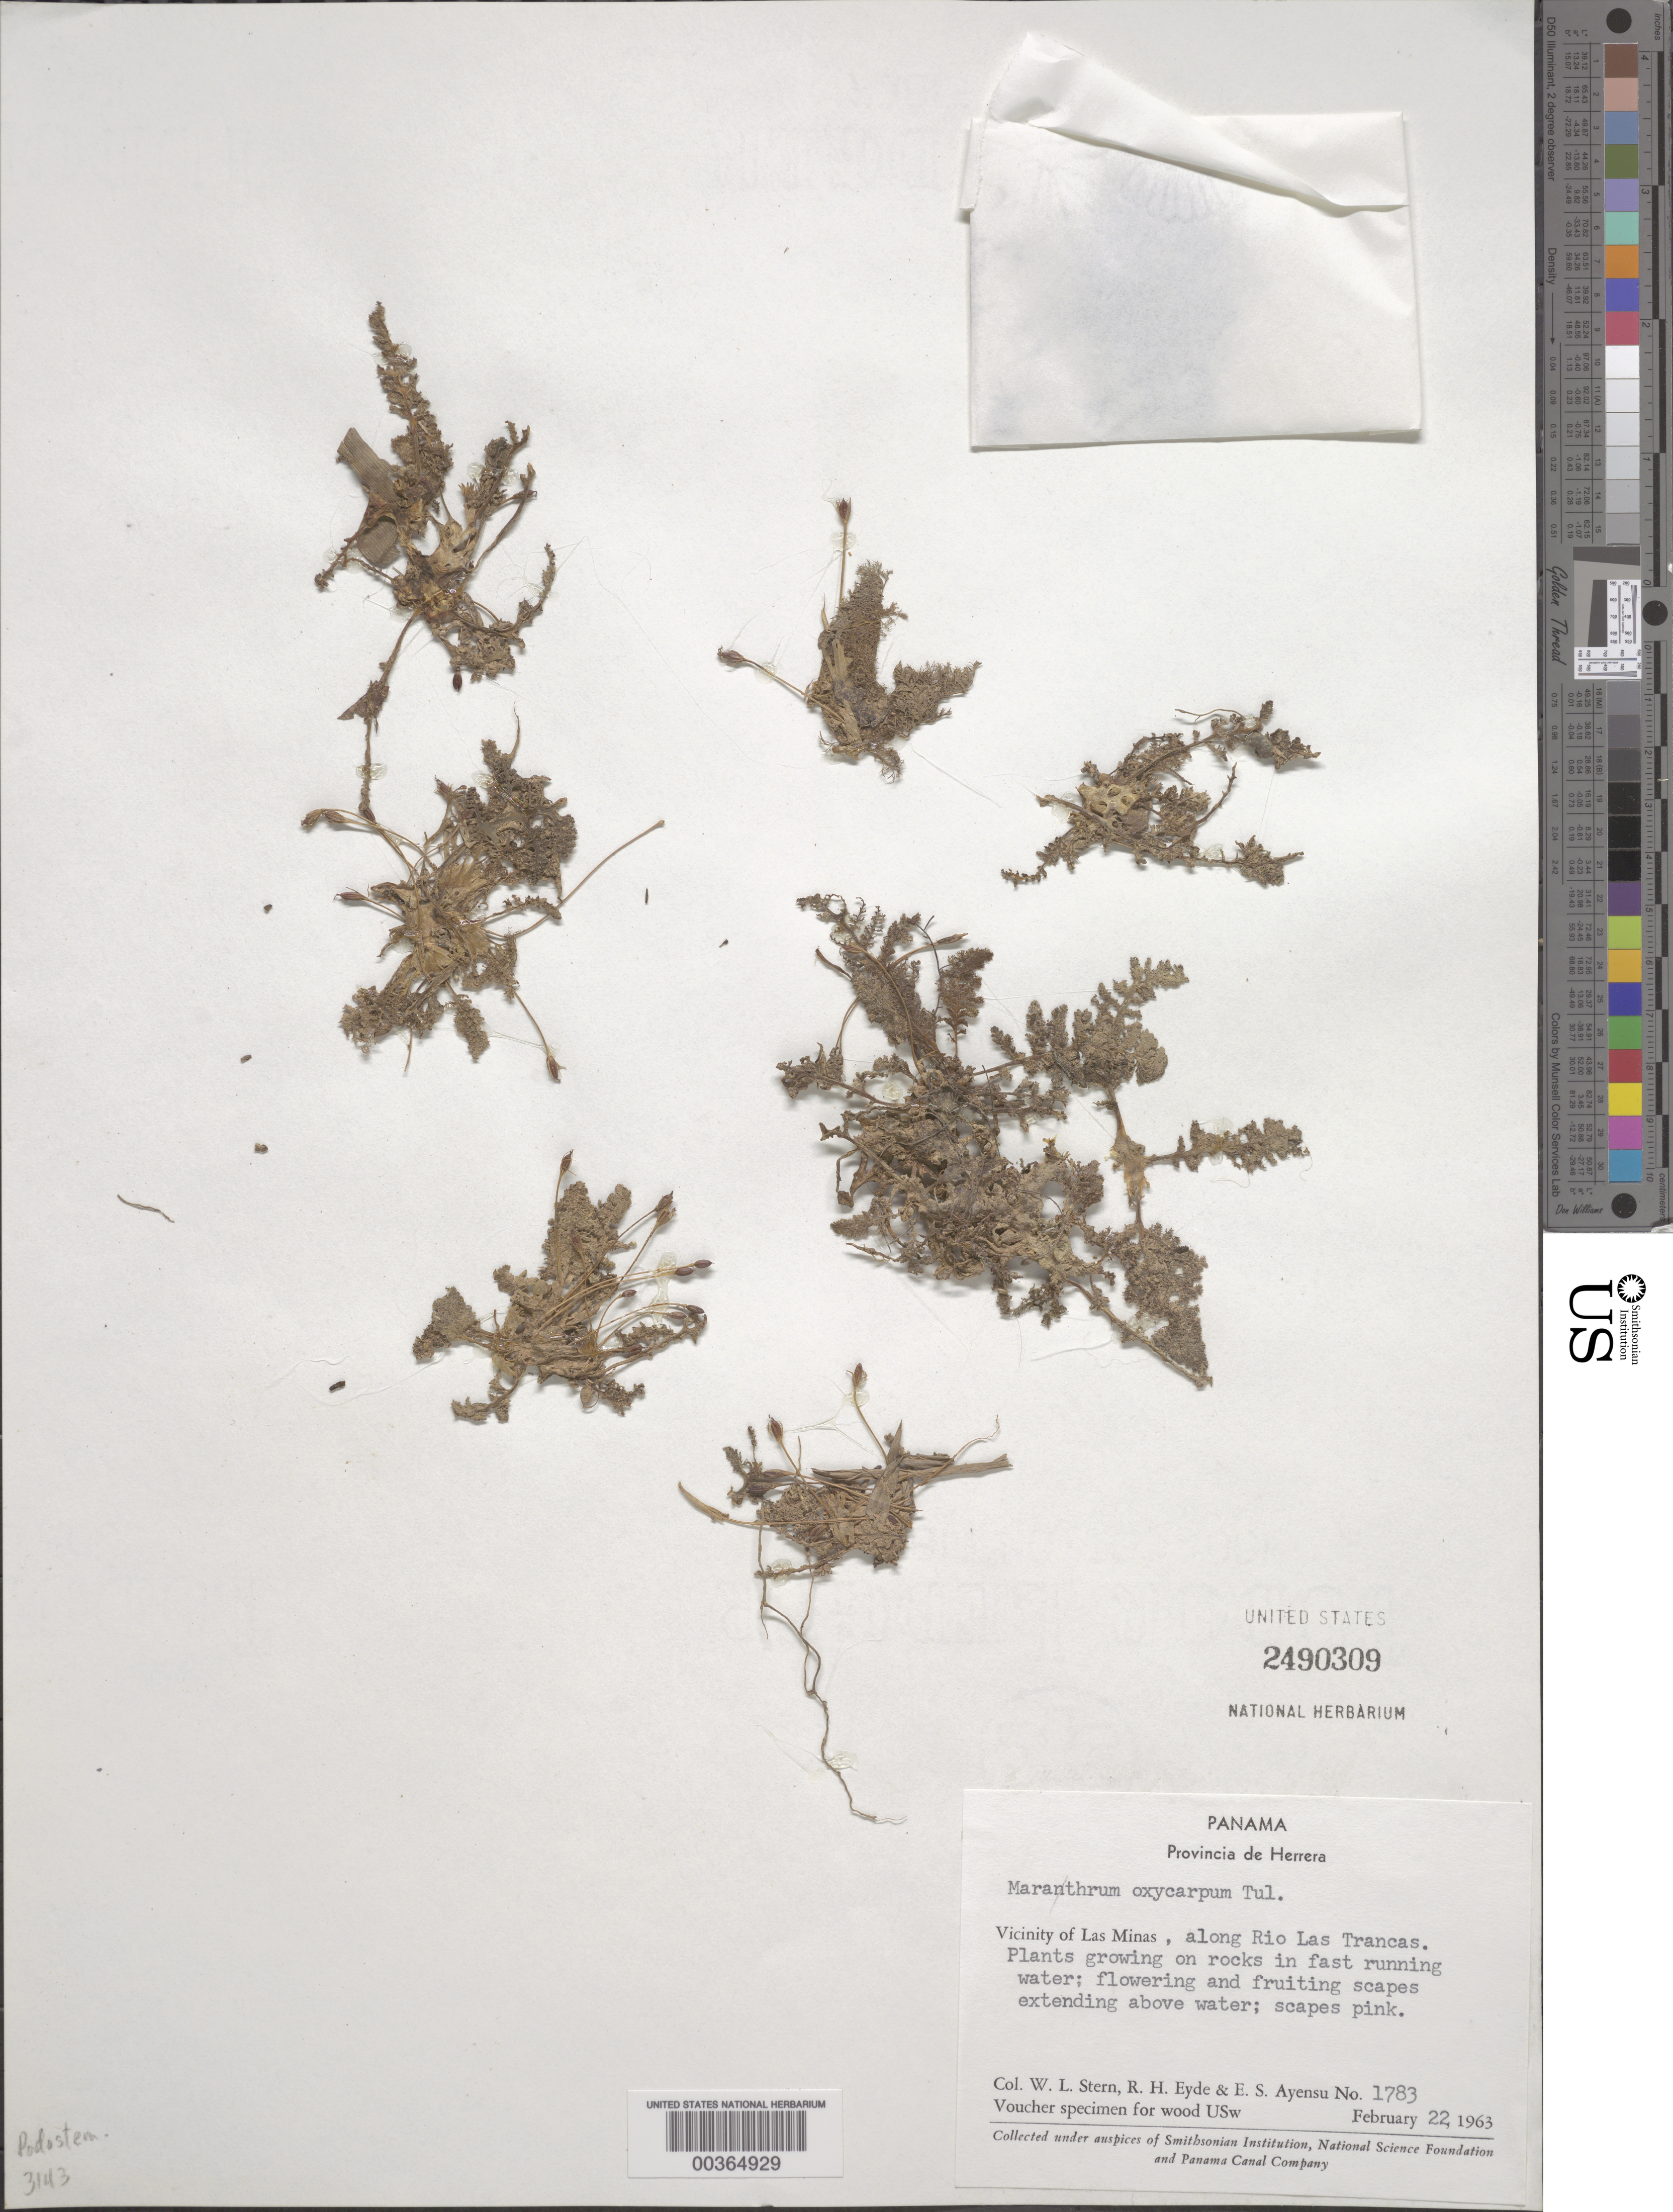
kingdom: Plantae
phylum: Tracheophyta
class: Magnoliopsida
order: Malpighiales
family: Podostemaceae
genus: Marathrum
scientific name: Marathrum oxycarpum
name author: Tul.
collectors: W. L. Stern, R. H. Eyde & E. S. Ayensu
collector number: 1783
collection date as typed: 22 Feb 1963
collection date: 1963-02-22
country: Panama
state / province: Herrera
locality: Vicinity of Las Minas, along Rio Las Trancas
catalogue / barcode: US 2490309